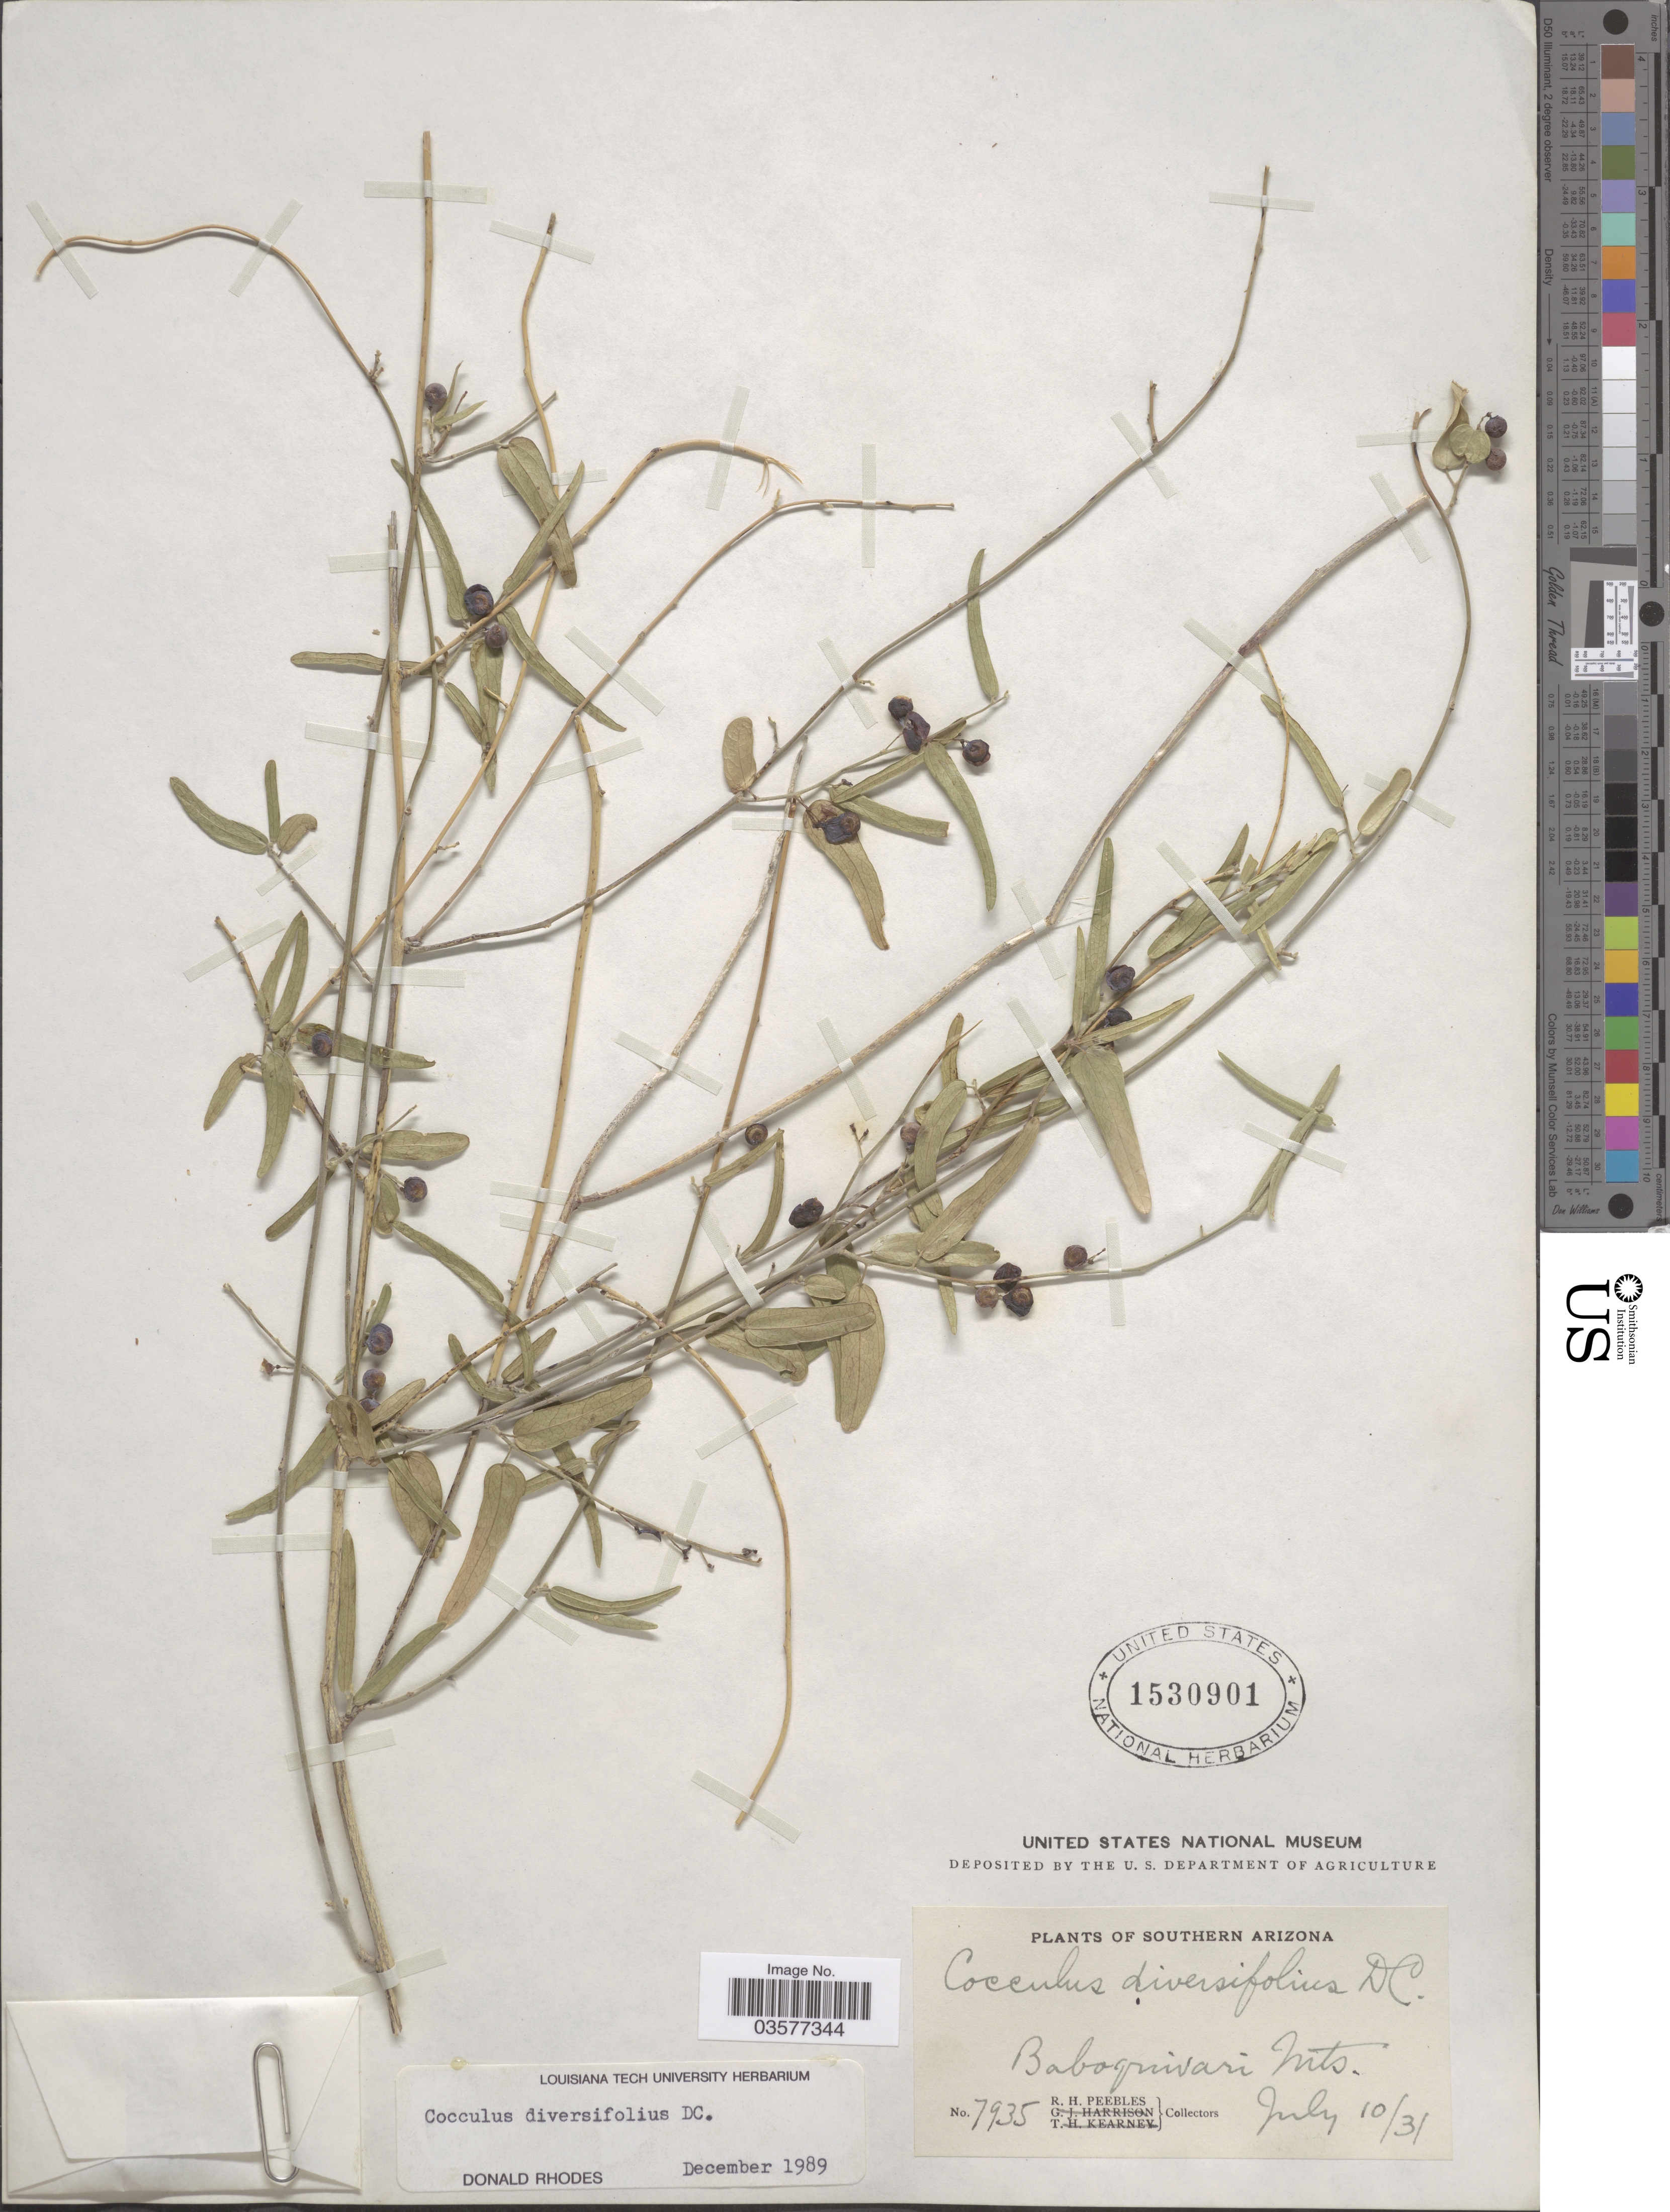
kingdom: Plantae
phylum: Tracheophyta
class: Magnoliopsida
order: Ranunculales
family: Menispermaceae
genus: Cocculus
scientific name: Cocculus diversifolius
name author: DC.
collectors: R. H. Peebles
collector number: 7935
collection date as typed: Transcribed d/m/y: 10/7/31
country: United States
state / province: Arizona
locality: Baboquivari Mts.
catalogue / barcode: US 1530901